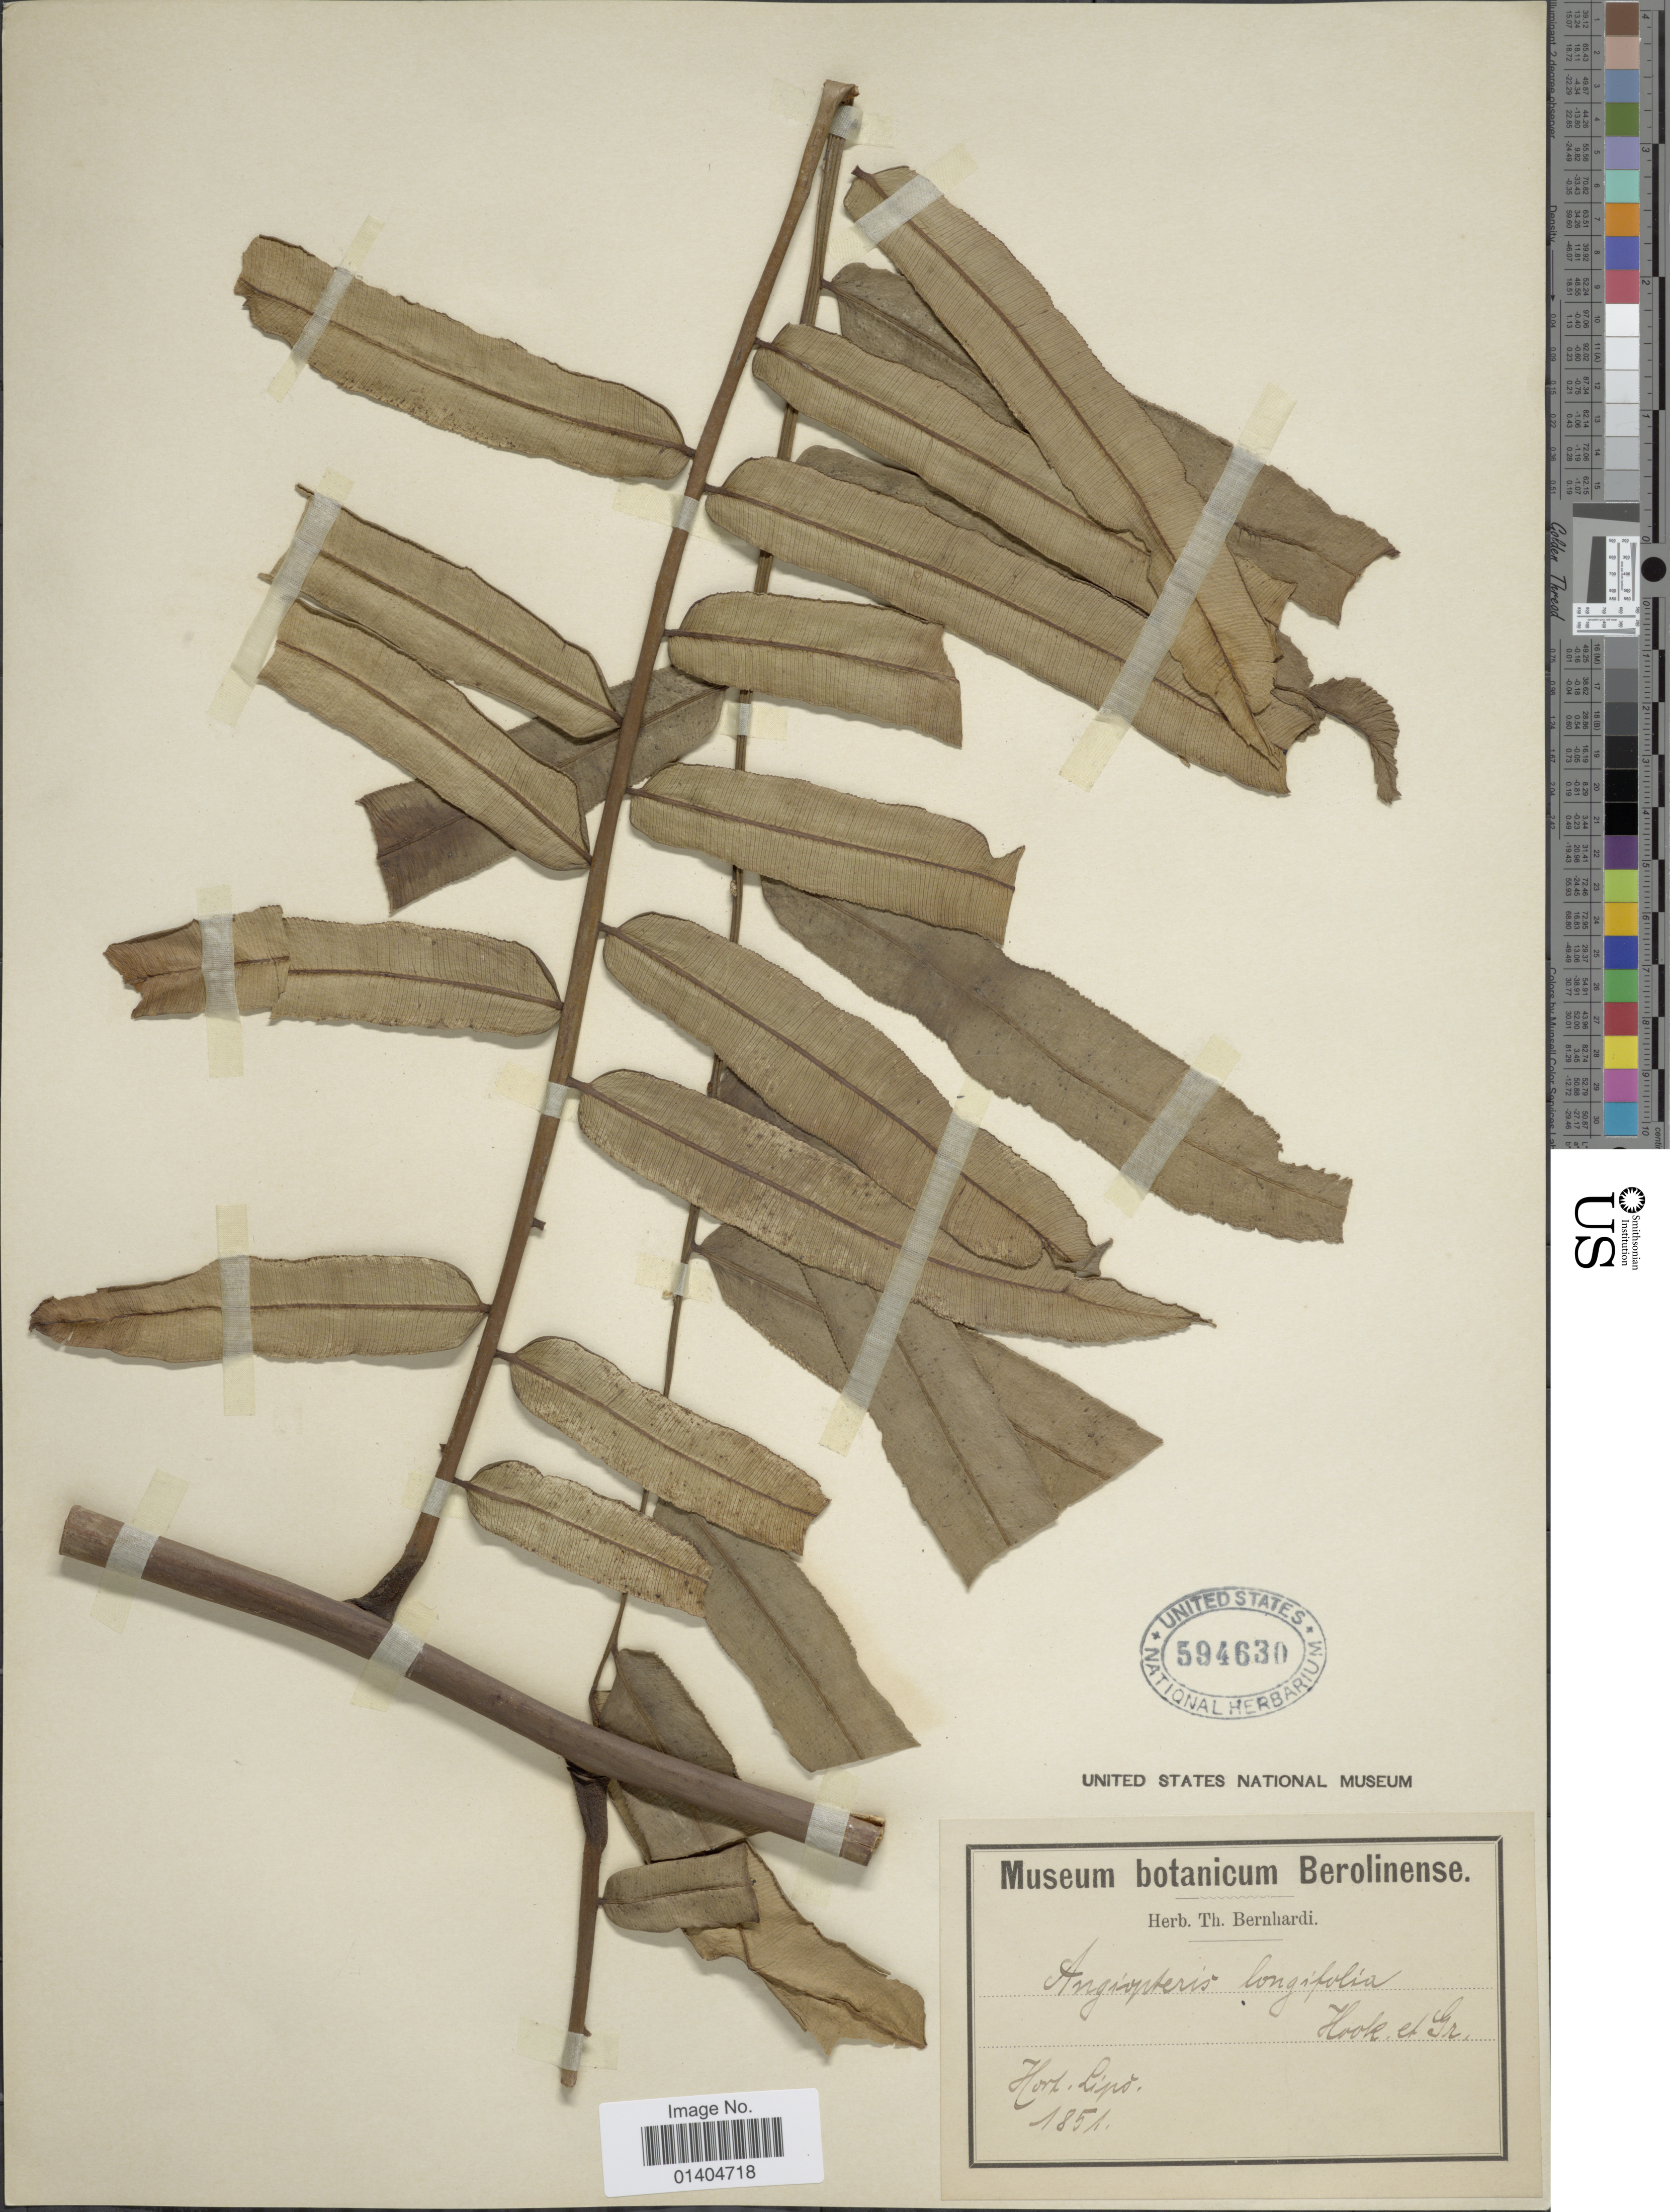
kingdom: Plantae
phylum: Tracheophyta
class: Polypodiopsida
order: Marattiales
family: Marattiaceae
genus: Angiopteris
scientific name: Angiopteris longifolia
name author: Hook. & Grev.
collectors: ex herb. Bernhardi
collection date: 1851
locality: Hort. Lipo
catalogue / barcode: US 594630